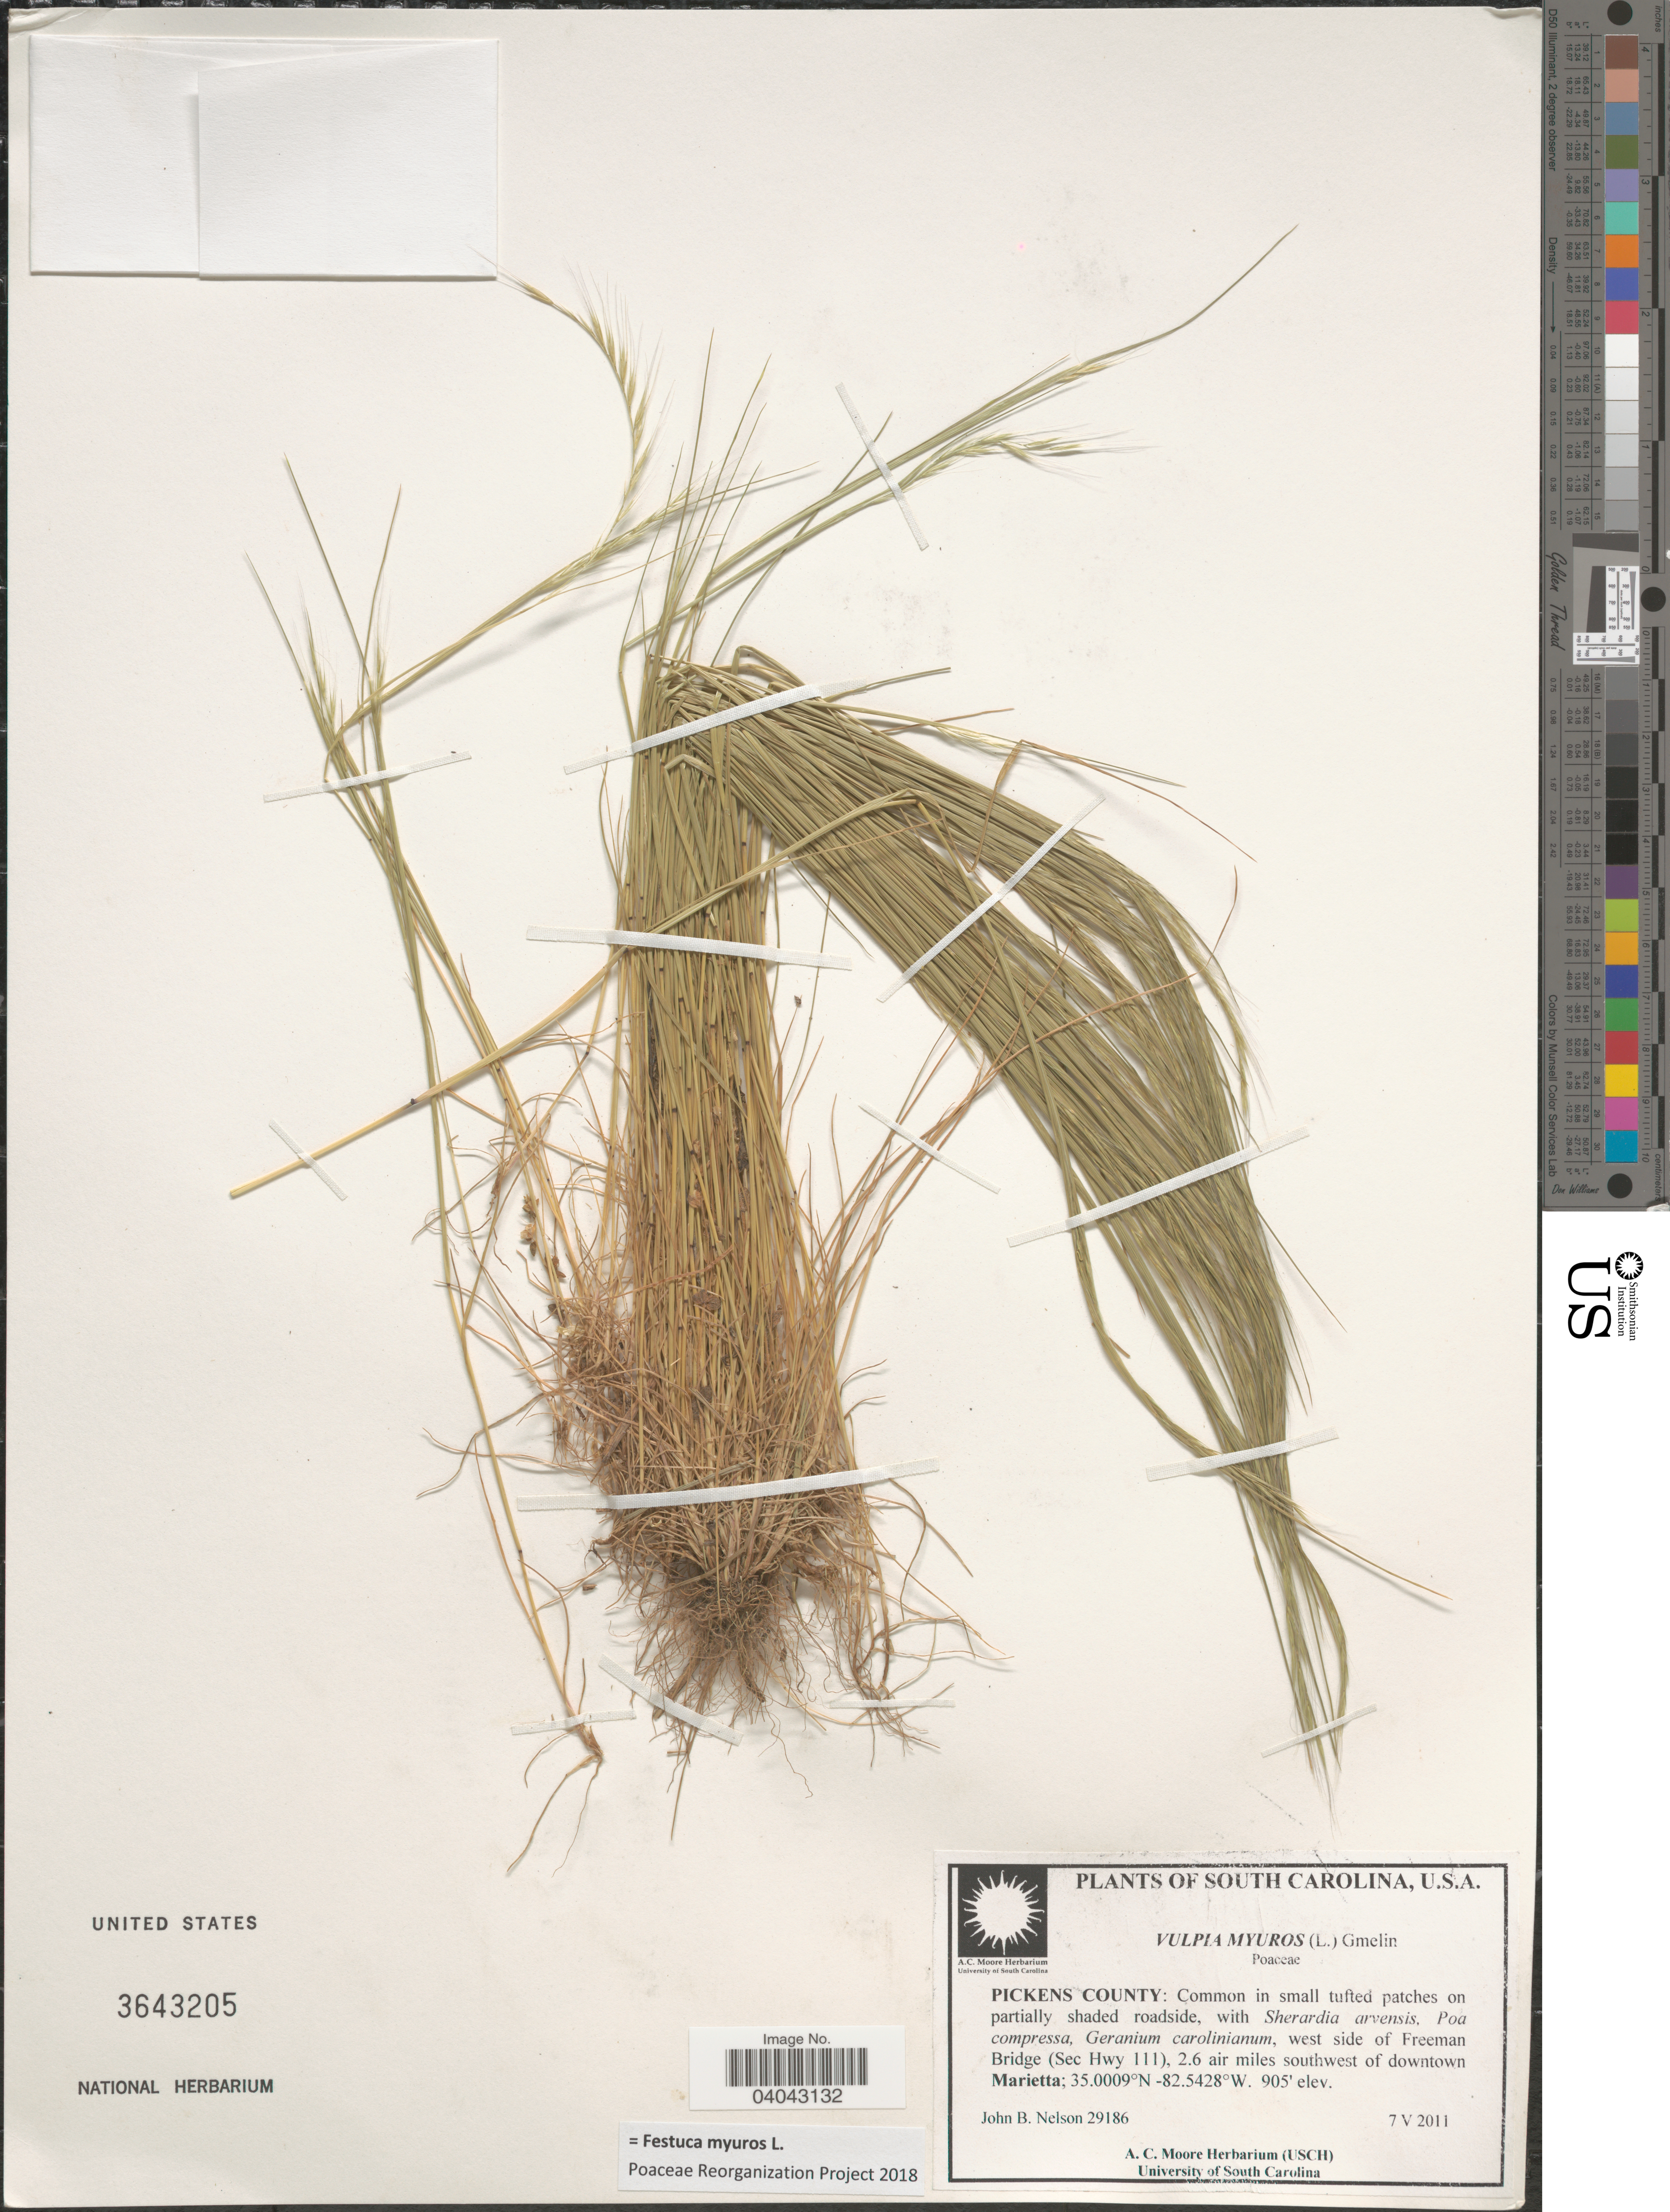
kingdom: Plantae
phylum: Tracheophyta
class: Liliopsida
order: Poales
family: Poaceae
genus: Festuca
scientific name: Festuca myuros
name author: L.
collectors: J. B. Nelson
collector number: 29186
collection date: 2011-05-07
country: United States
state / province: South Carolina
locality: Pickens County: west side of Freeman Bridge (Sec Hwy 111), 2.6 air miles southwest of downtown Marietta.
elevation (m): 276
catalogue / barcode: US 3643205